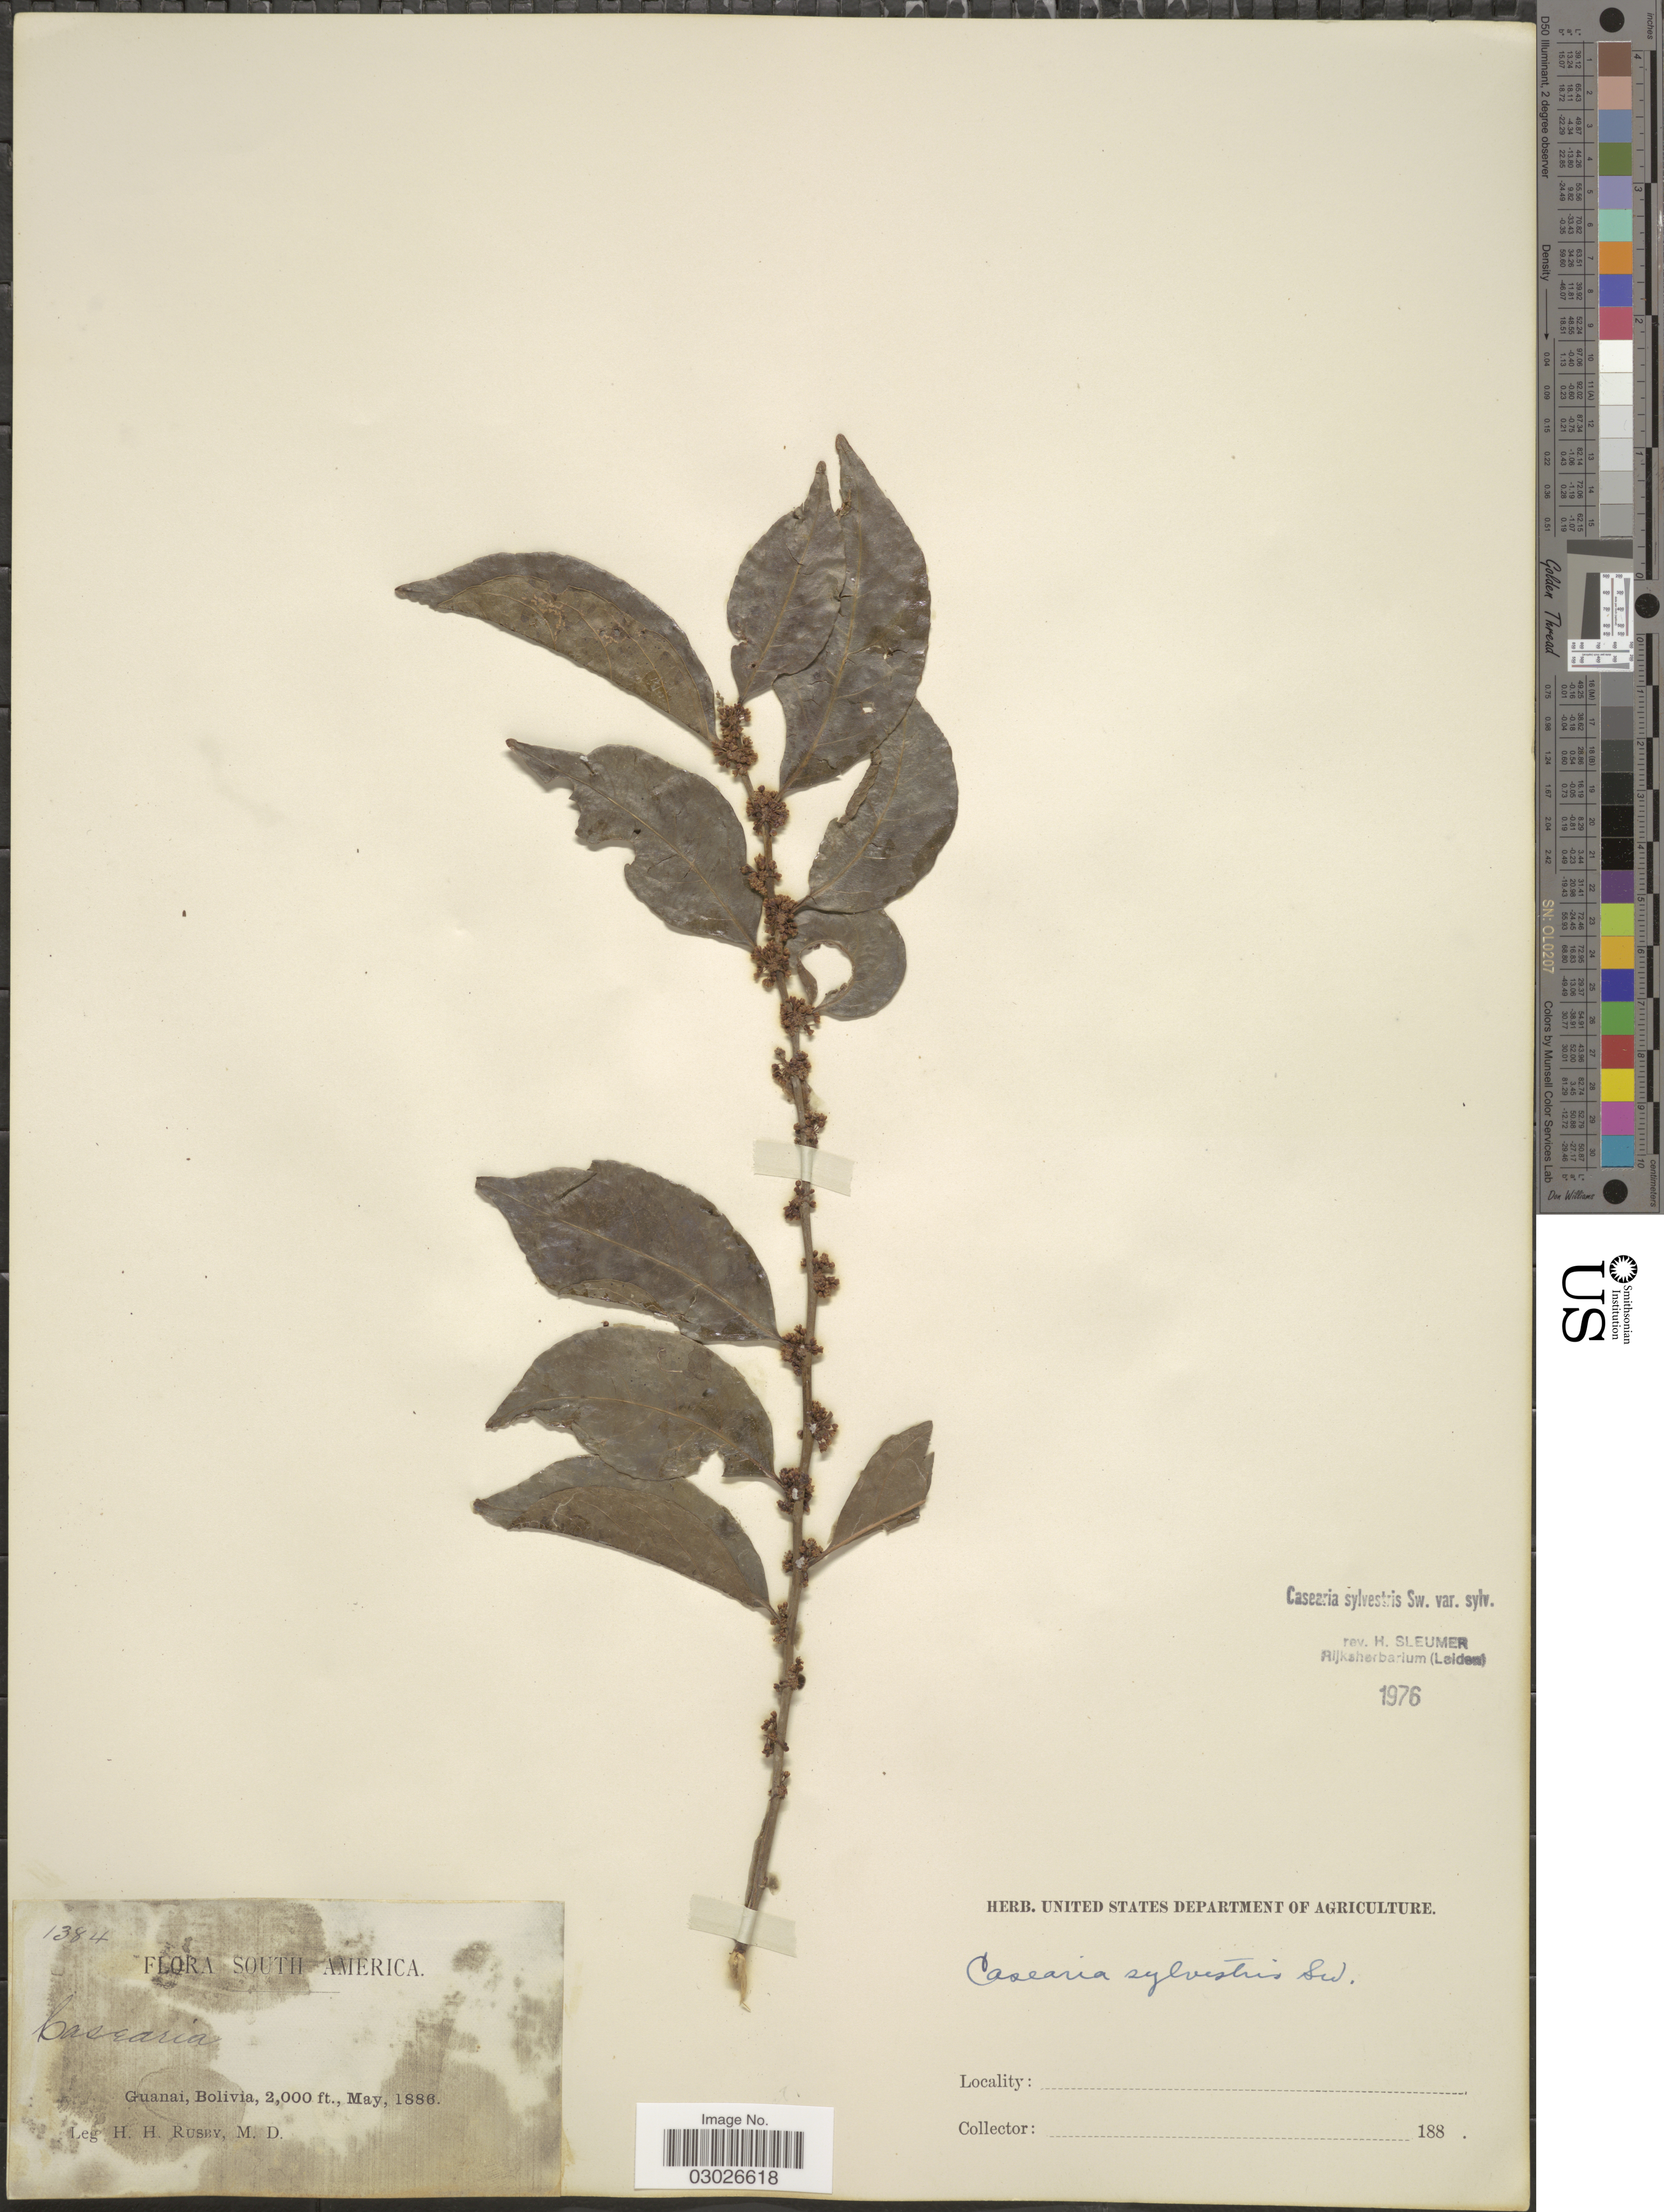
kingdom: Plantae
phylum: Tracheophyta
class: Magnoliopsida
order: Malpighiales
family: Salicaceae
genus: Casearia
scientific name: Casearia sylvestris var. sylvestris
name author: Sw.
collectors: H. H. Rusby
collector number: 1384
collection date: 1886-05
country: Bolivia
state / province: La Páz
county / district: Larecaja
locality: Guanay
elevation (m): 610